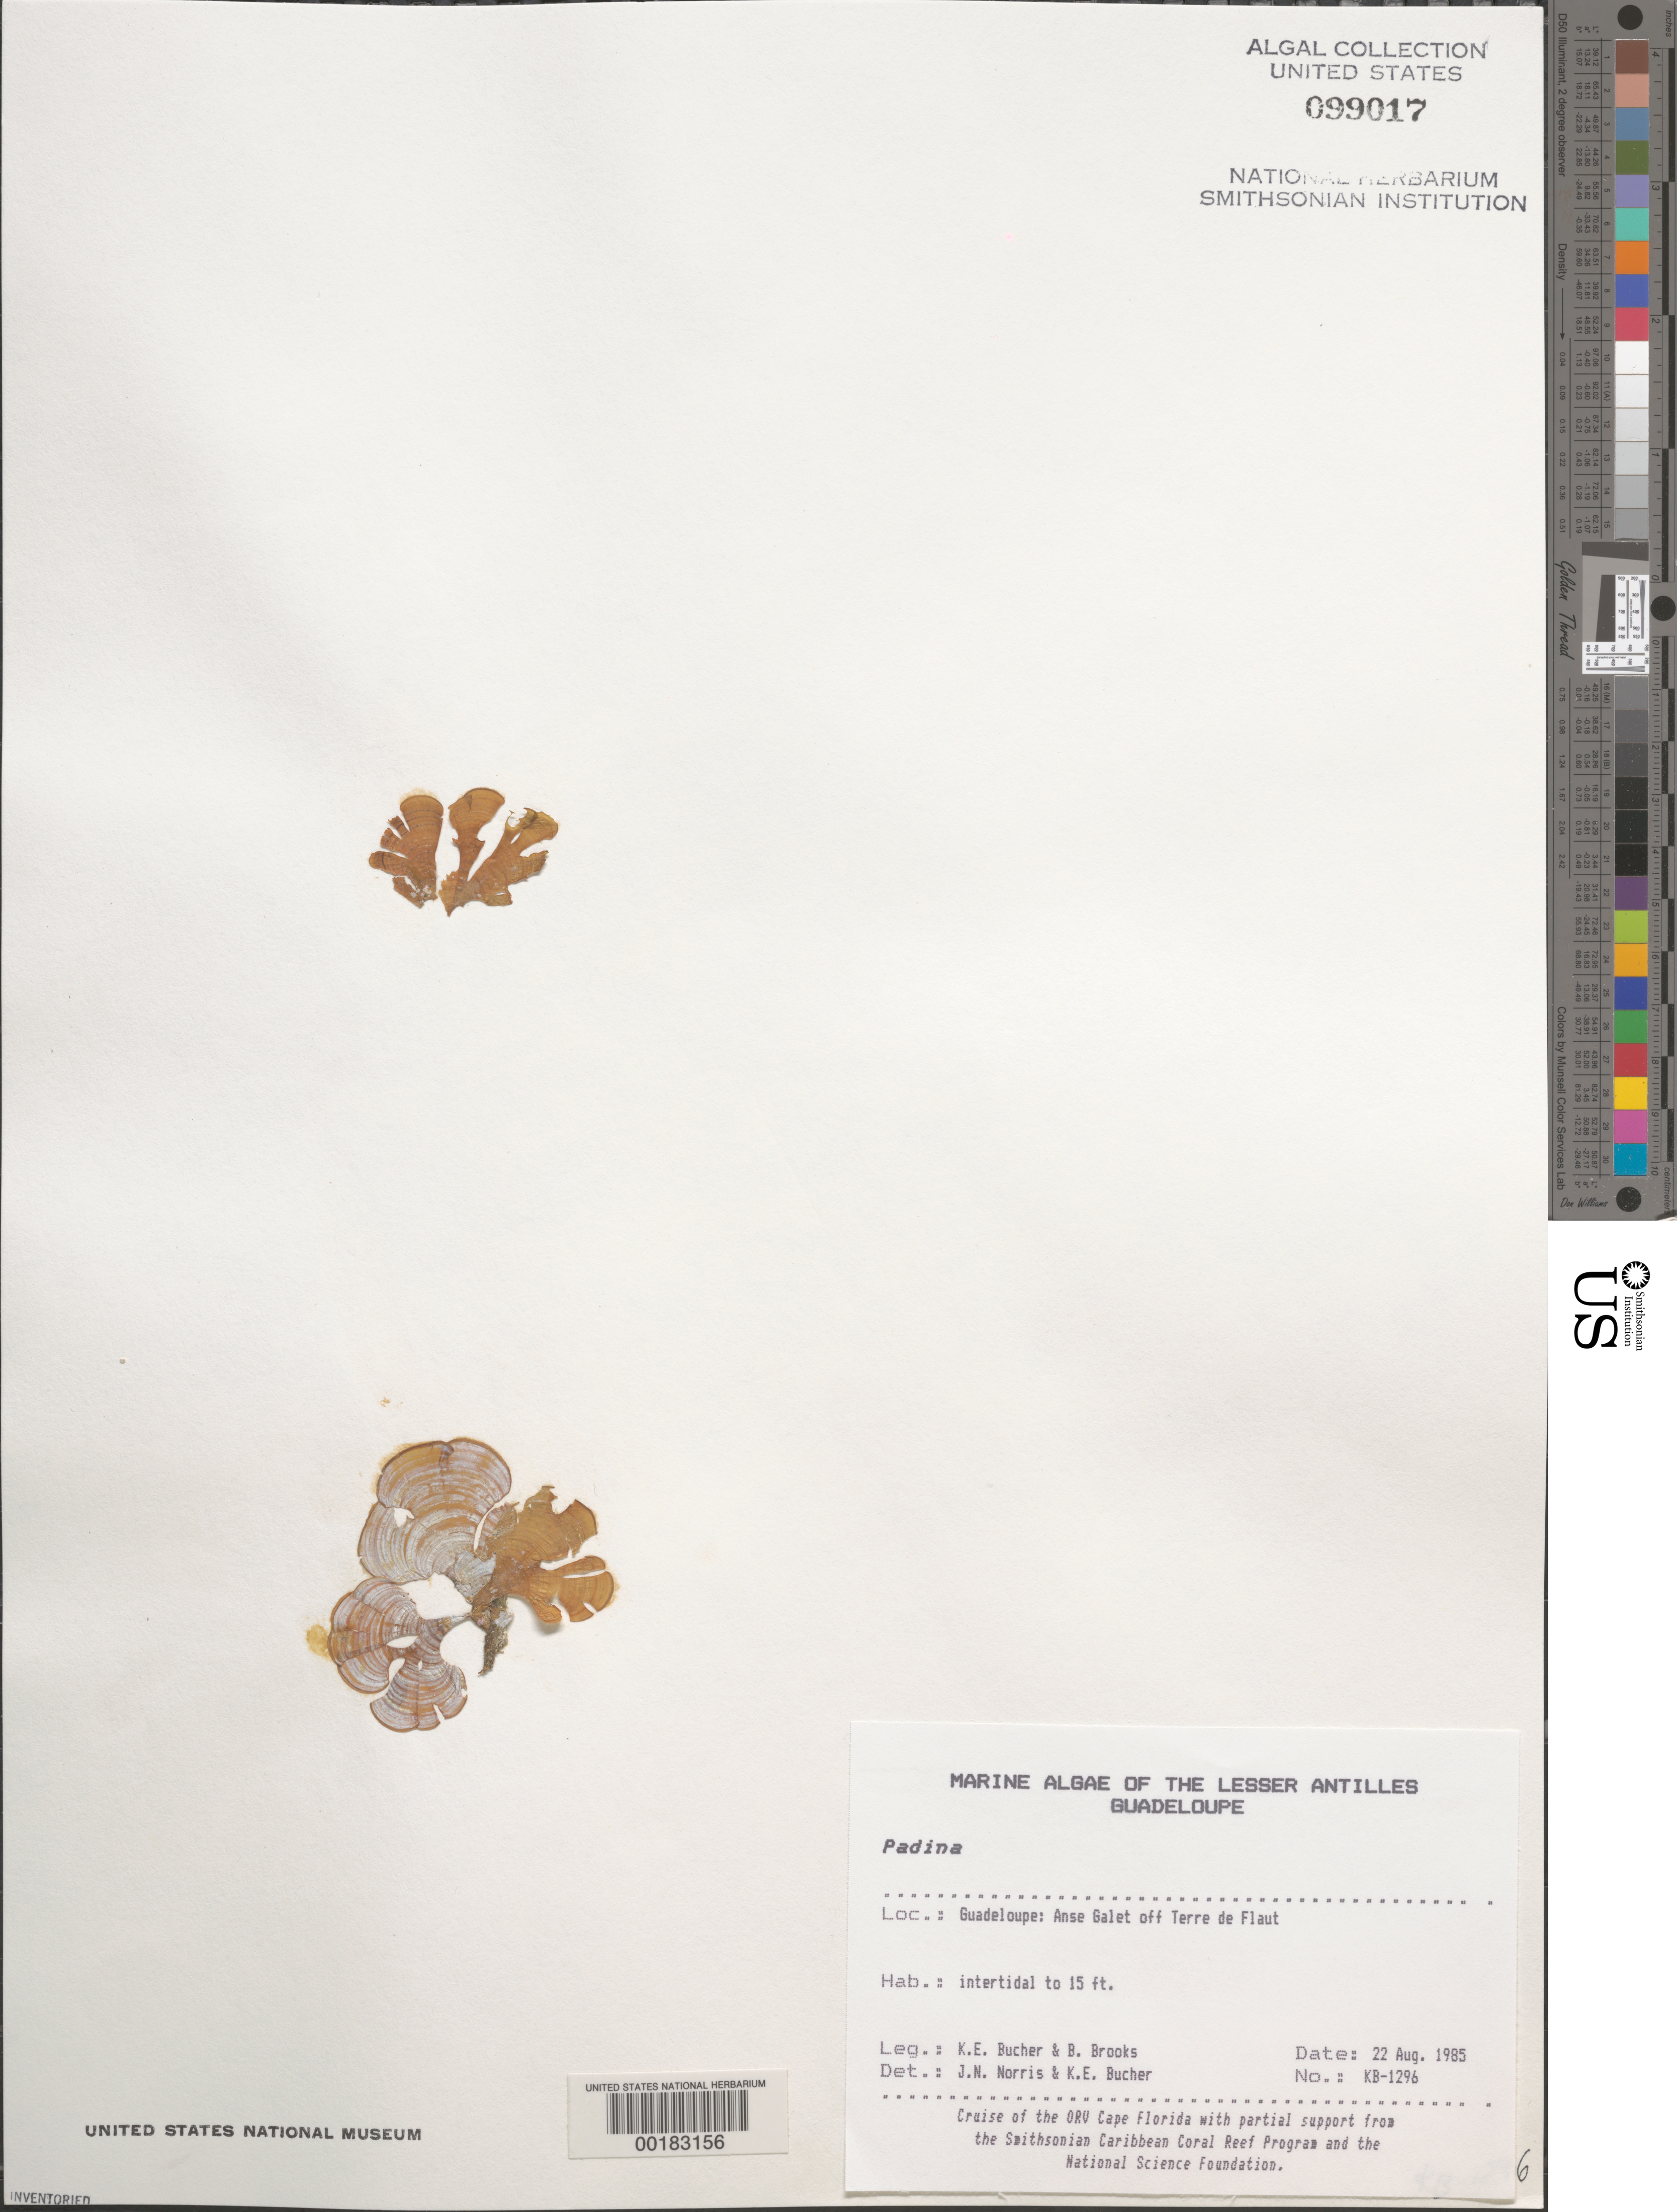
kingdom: Chromista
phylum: Ochrophyta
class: Phaeophyceae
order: Dictyotales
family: Dictyotaceae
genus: Padina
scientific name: Padina sp.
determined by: Norris, J. N.; Bucher, K. E.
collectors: K. E. Bucher & B. Brooks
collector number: Kb-1296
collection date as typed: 22 Aug 1985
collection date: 1985-08-22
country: Guadeloupe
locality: Anse Galet off Terre de Flaut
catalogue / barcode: US 99017